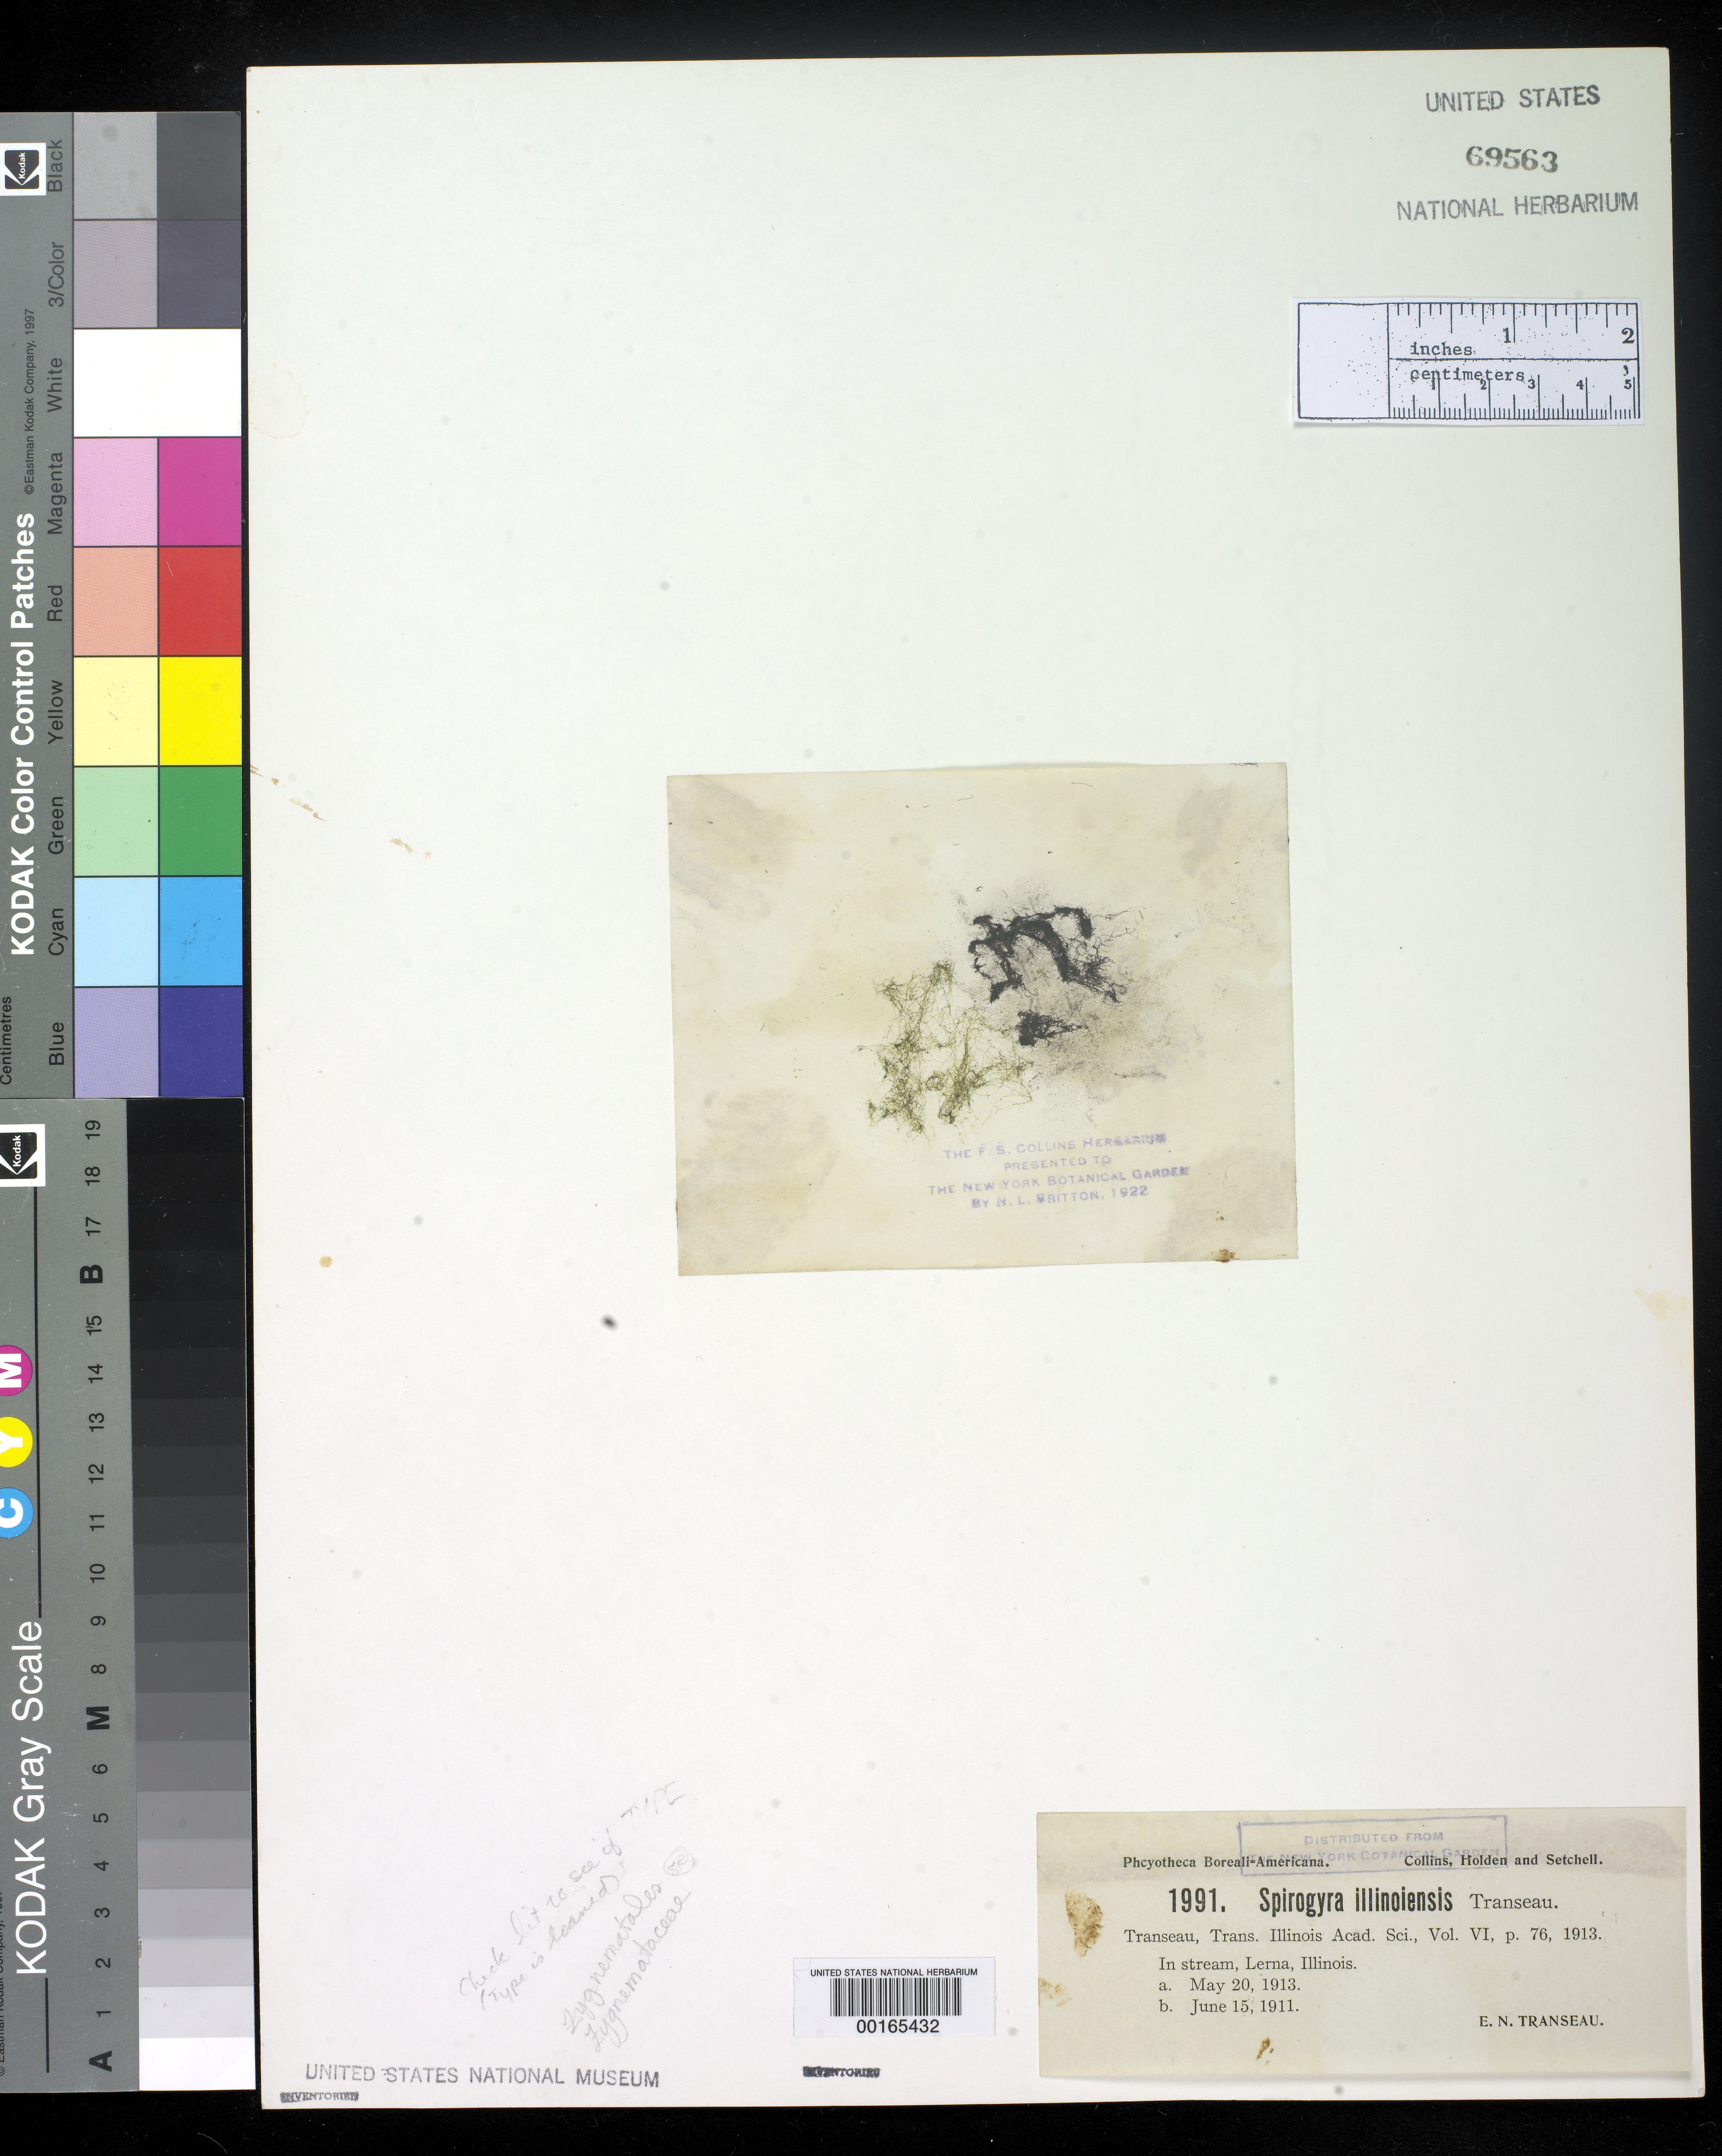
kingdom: Plantae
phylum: Charophyta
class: Zygnematophyceae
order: Zygnematales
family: Zygnemataceae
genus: Spirogyra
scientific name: Spirogyra illinoiensis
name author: Transeau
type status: Isotype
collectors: E. Transeau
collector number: PB-A 1991A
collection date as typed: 20 May 1913 and 15 Jun 1911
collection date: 1911-06-15,1913-05-20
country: United States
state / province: Illinois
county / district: Coles County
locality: Lerna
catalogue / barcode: US 69563